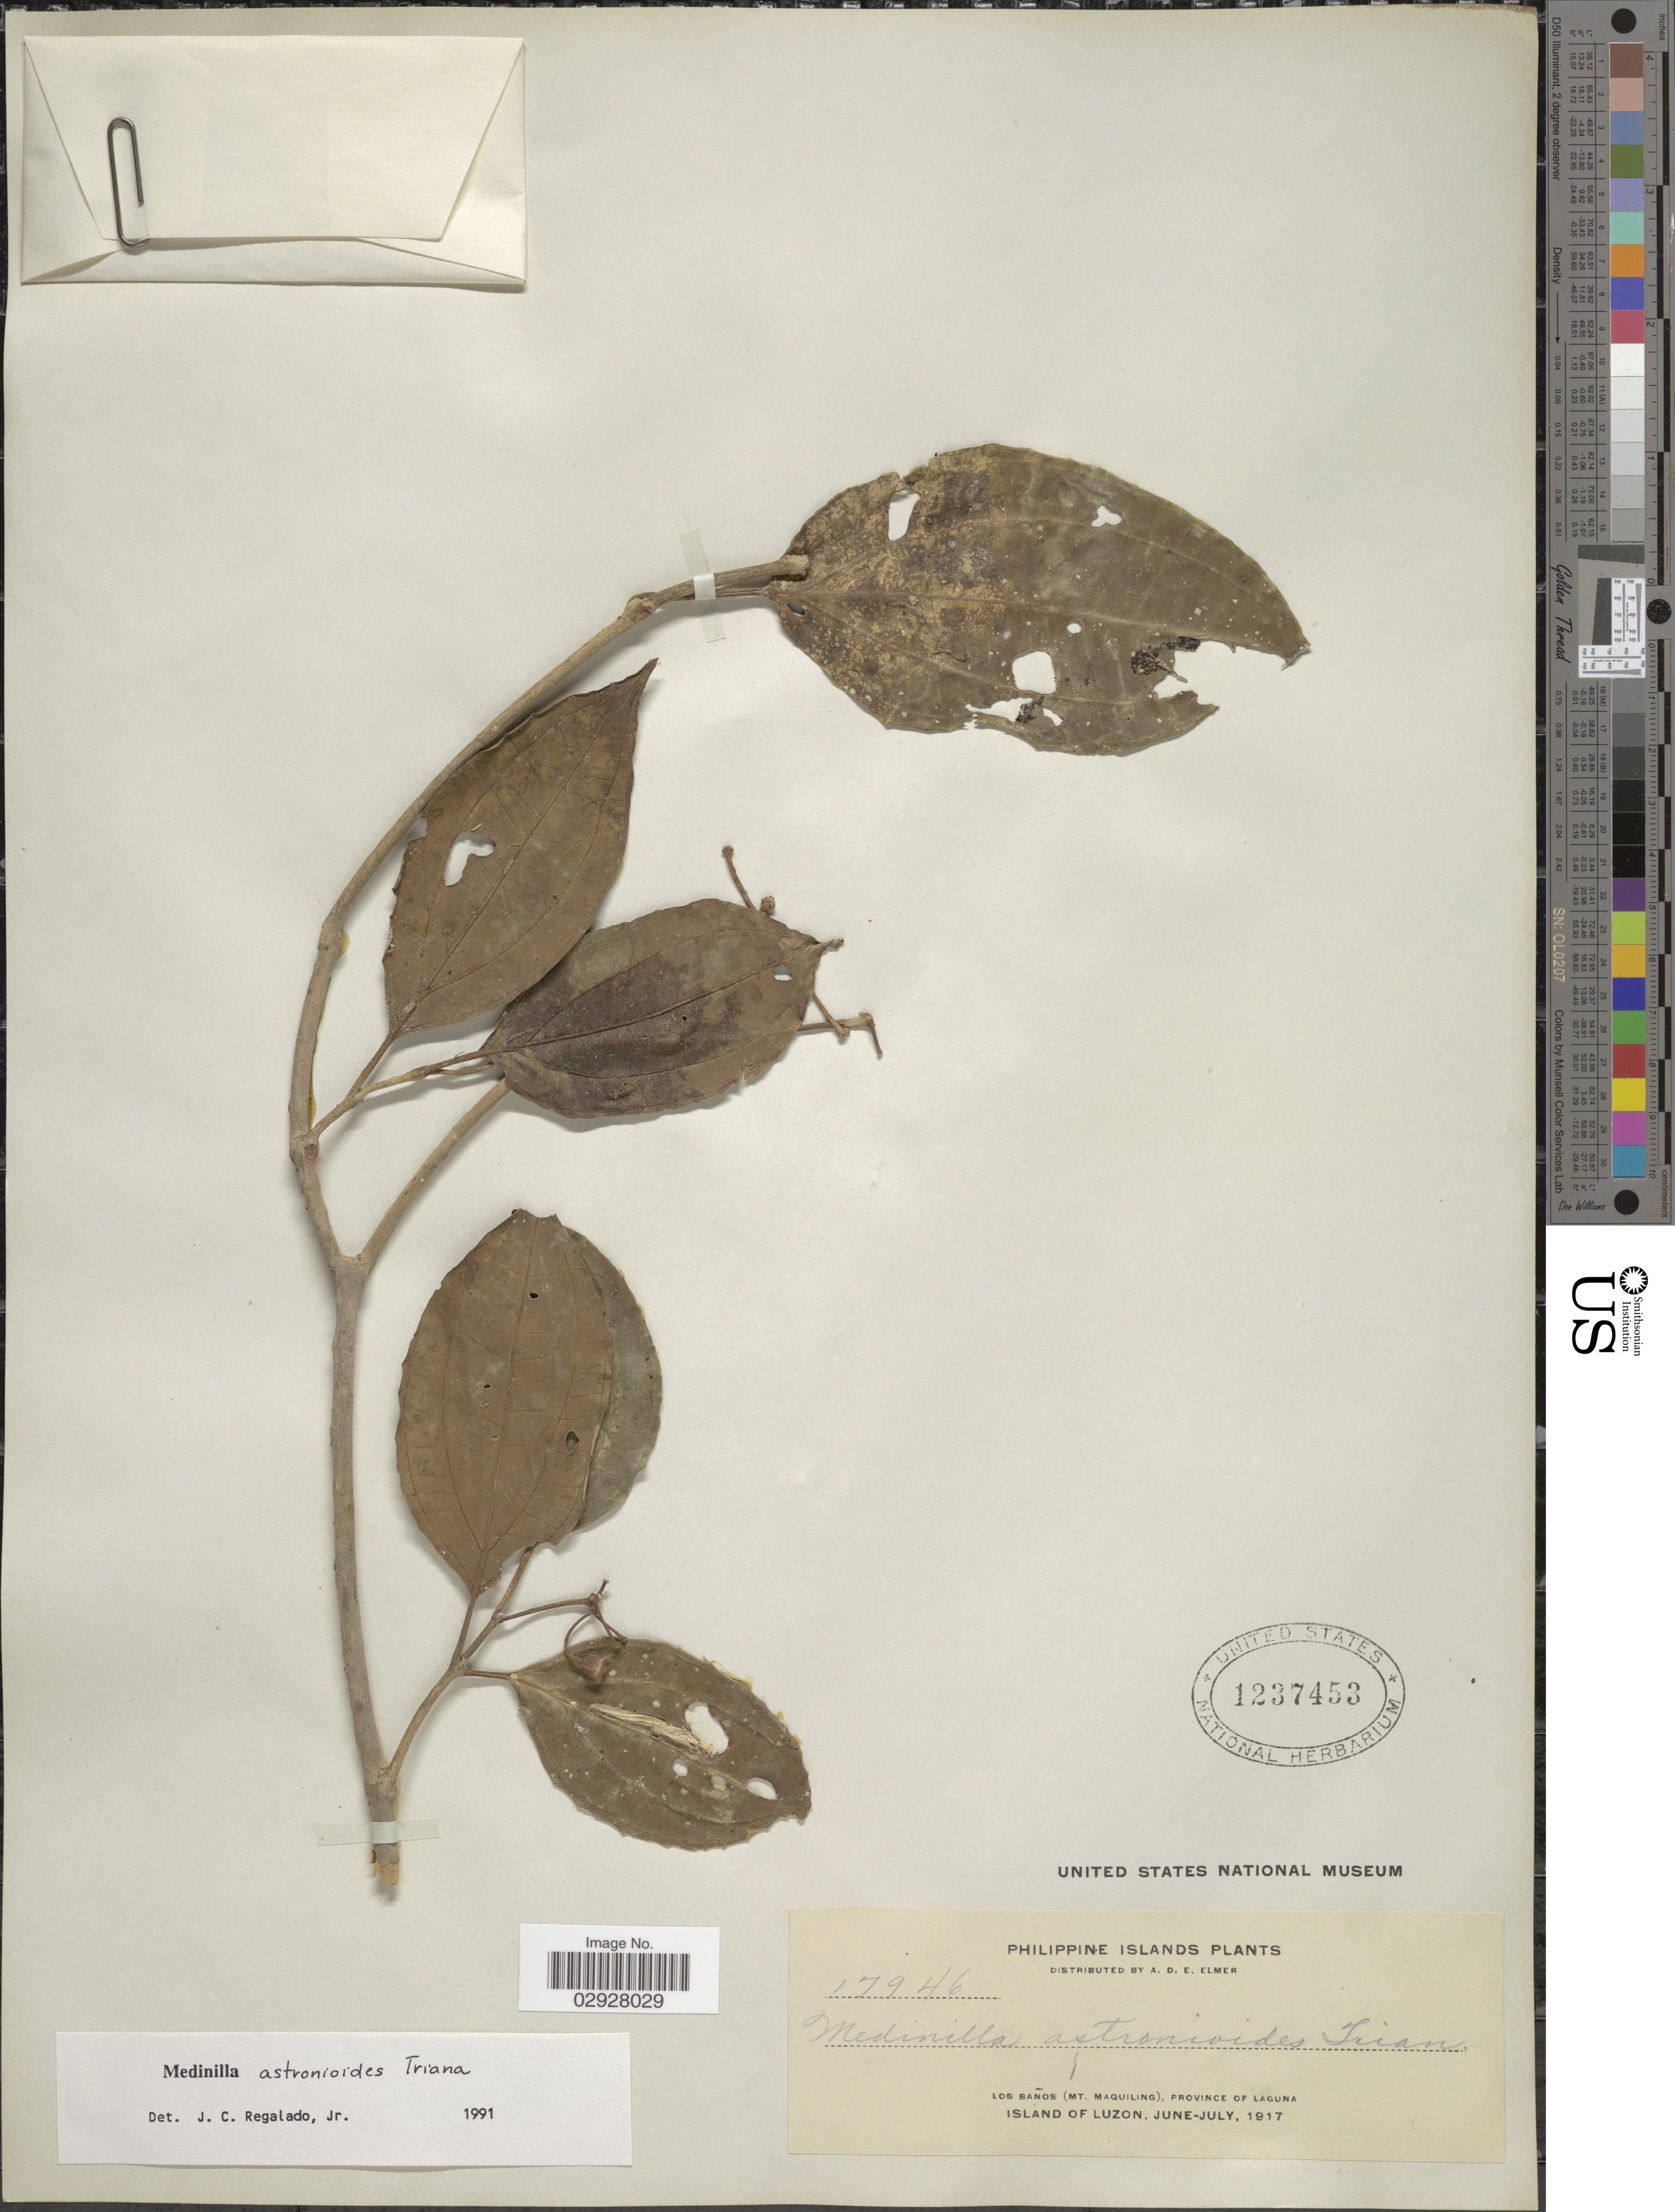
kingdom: Plantae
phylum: Tracheophyta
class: Magnoliopsida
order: Myrtales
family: Melastomataceae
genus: Medinilla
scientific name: Medinilla astronioides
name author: Triana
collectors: A. D. E. Elmer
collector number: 17946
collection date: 1917-06/1917-07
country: Philippines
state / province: Calabarzon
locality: Los Baños (Mt. Maquiling), Province of Laguna, Island of Luzon.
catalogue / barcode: US 1237453